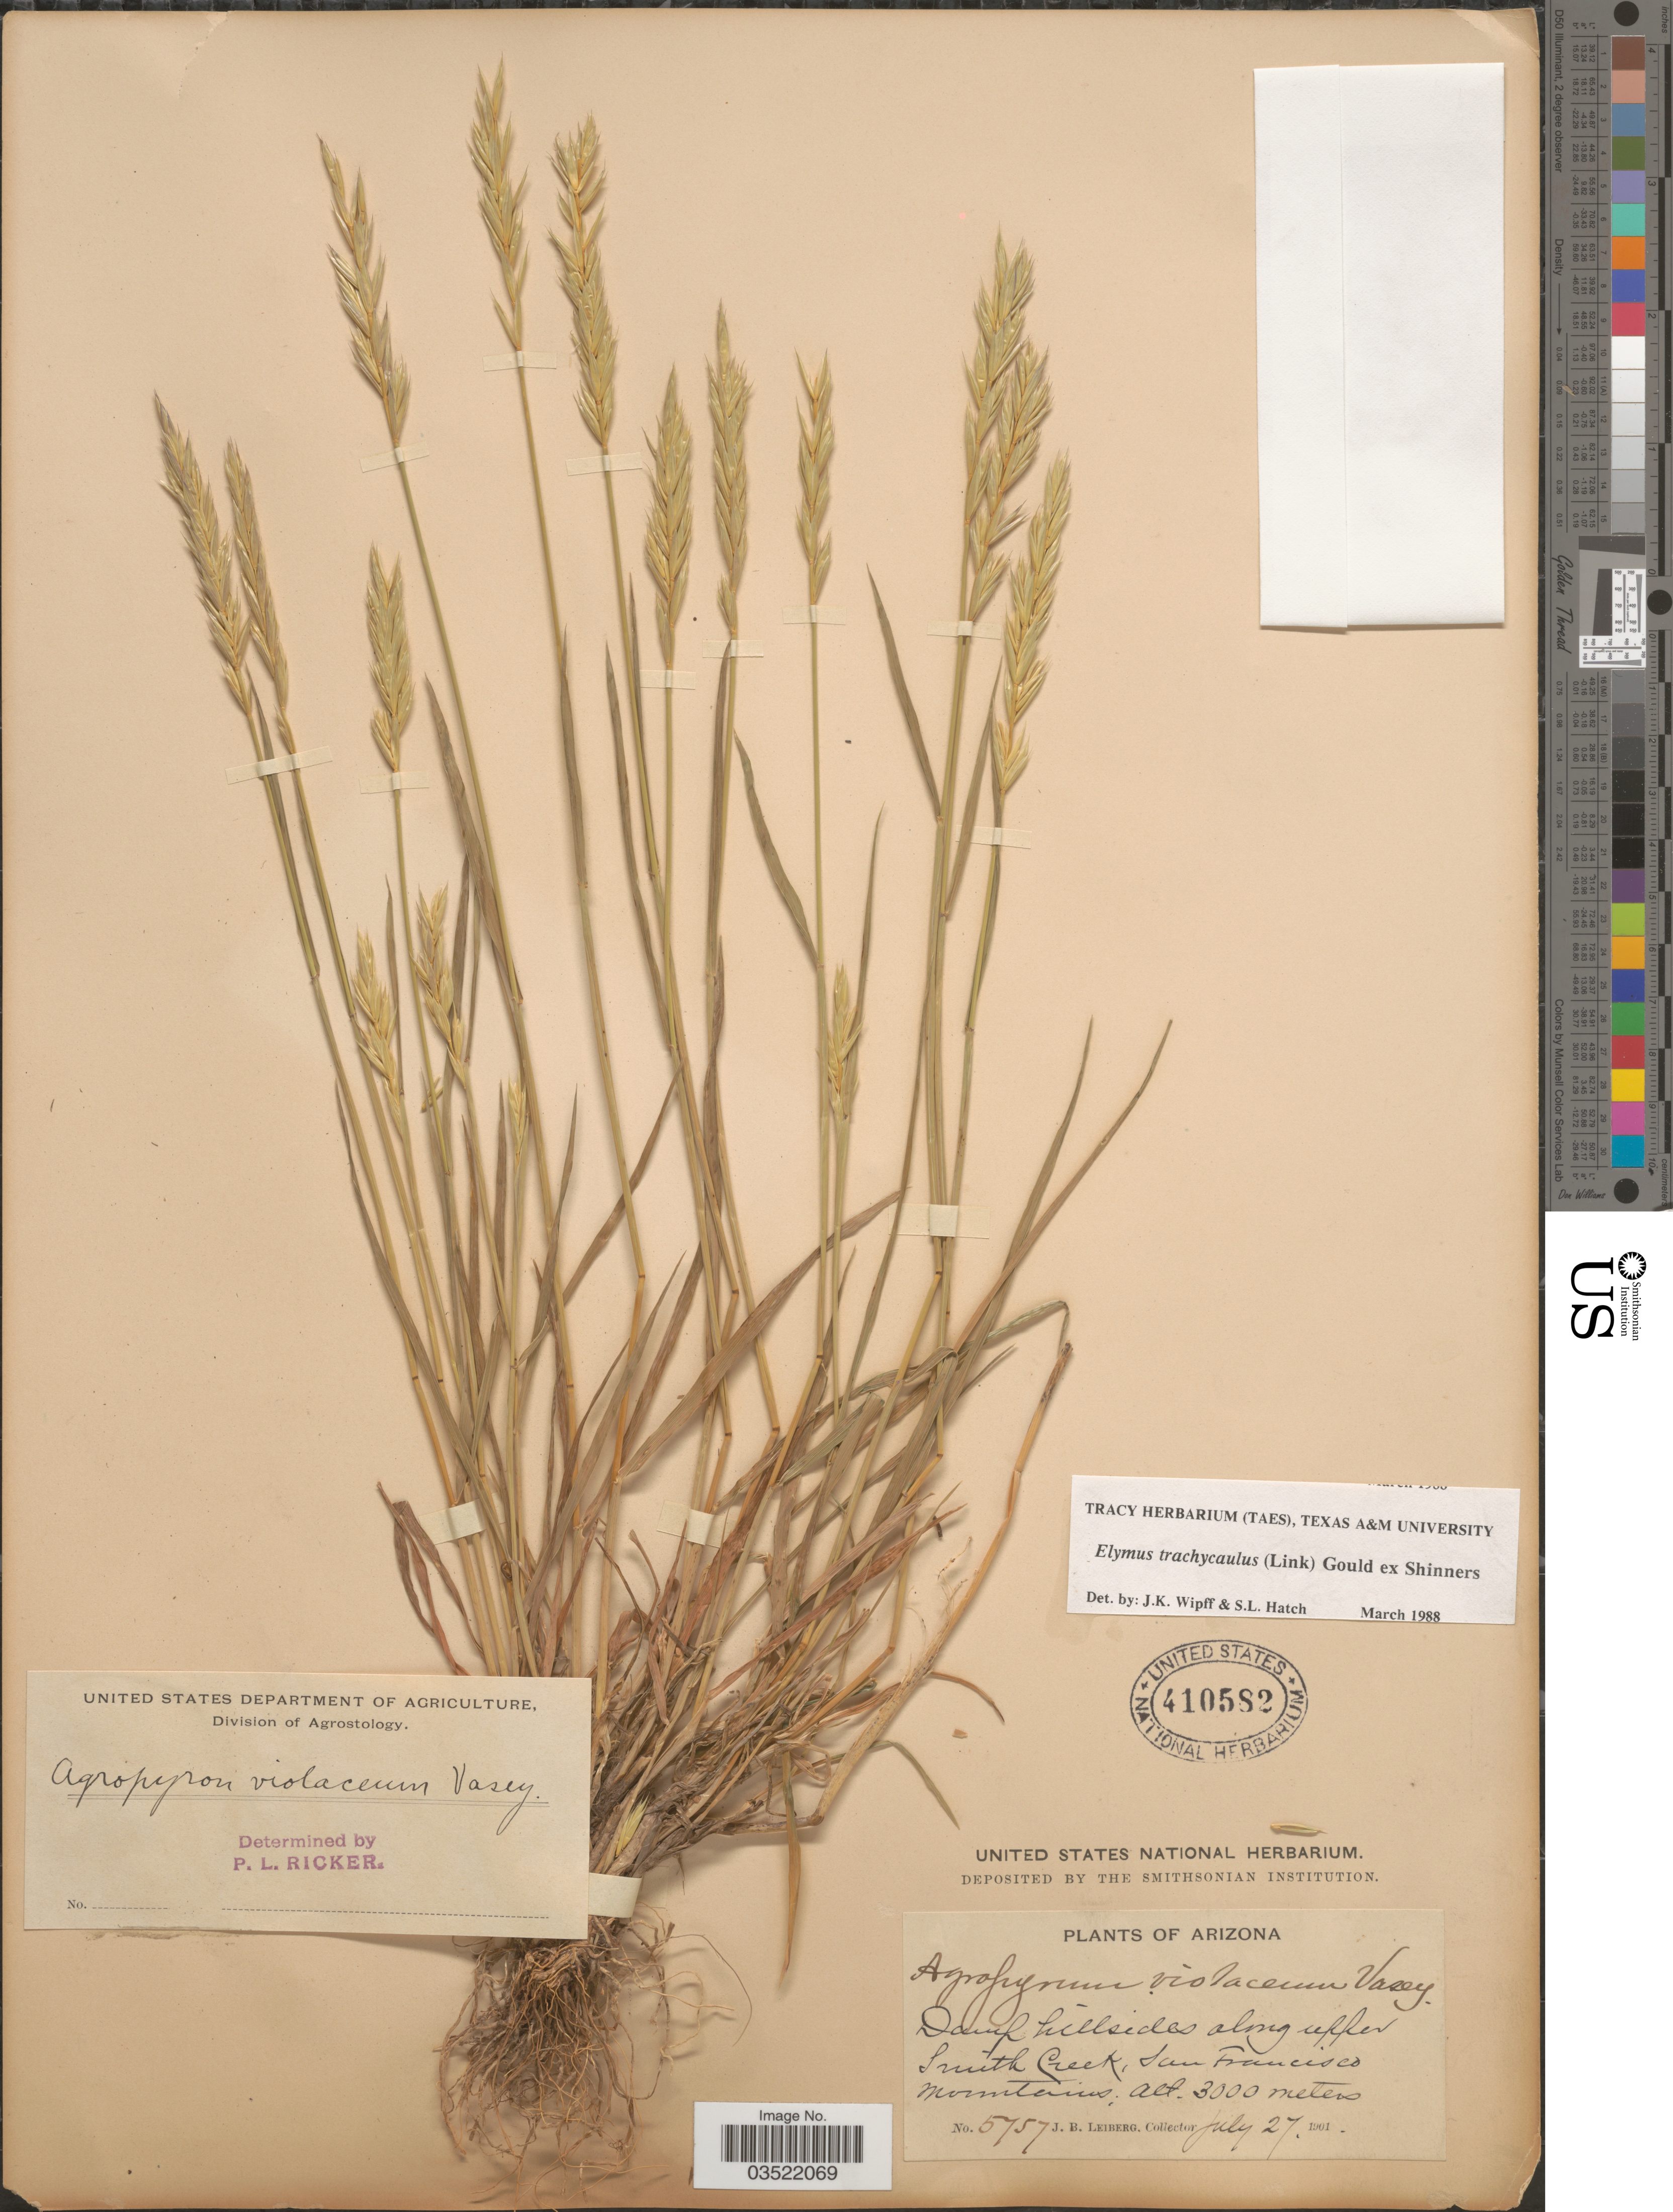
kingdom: Plantae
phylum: Tracheophyta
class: Liliopsida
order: Poales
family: Poaceae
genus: Elymus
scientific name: Elymus trachycaulus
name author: (Link) Gould ex Shinners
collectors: J. B. Leiberg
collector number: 5757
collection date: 1901-07-27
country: United States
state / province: Arizona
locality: Damp hillsides along upper South Creek, San Francisco Mountains.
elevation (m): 3000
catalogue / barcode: US 410582